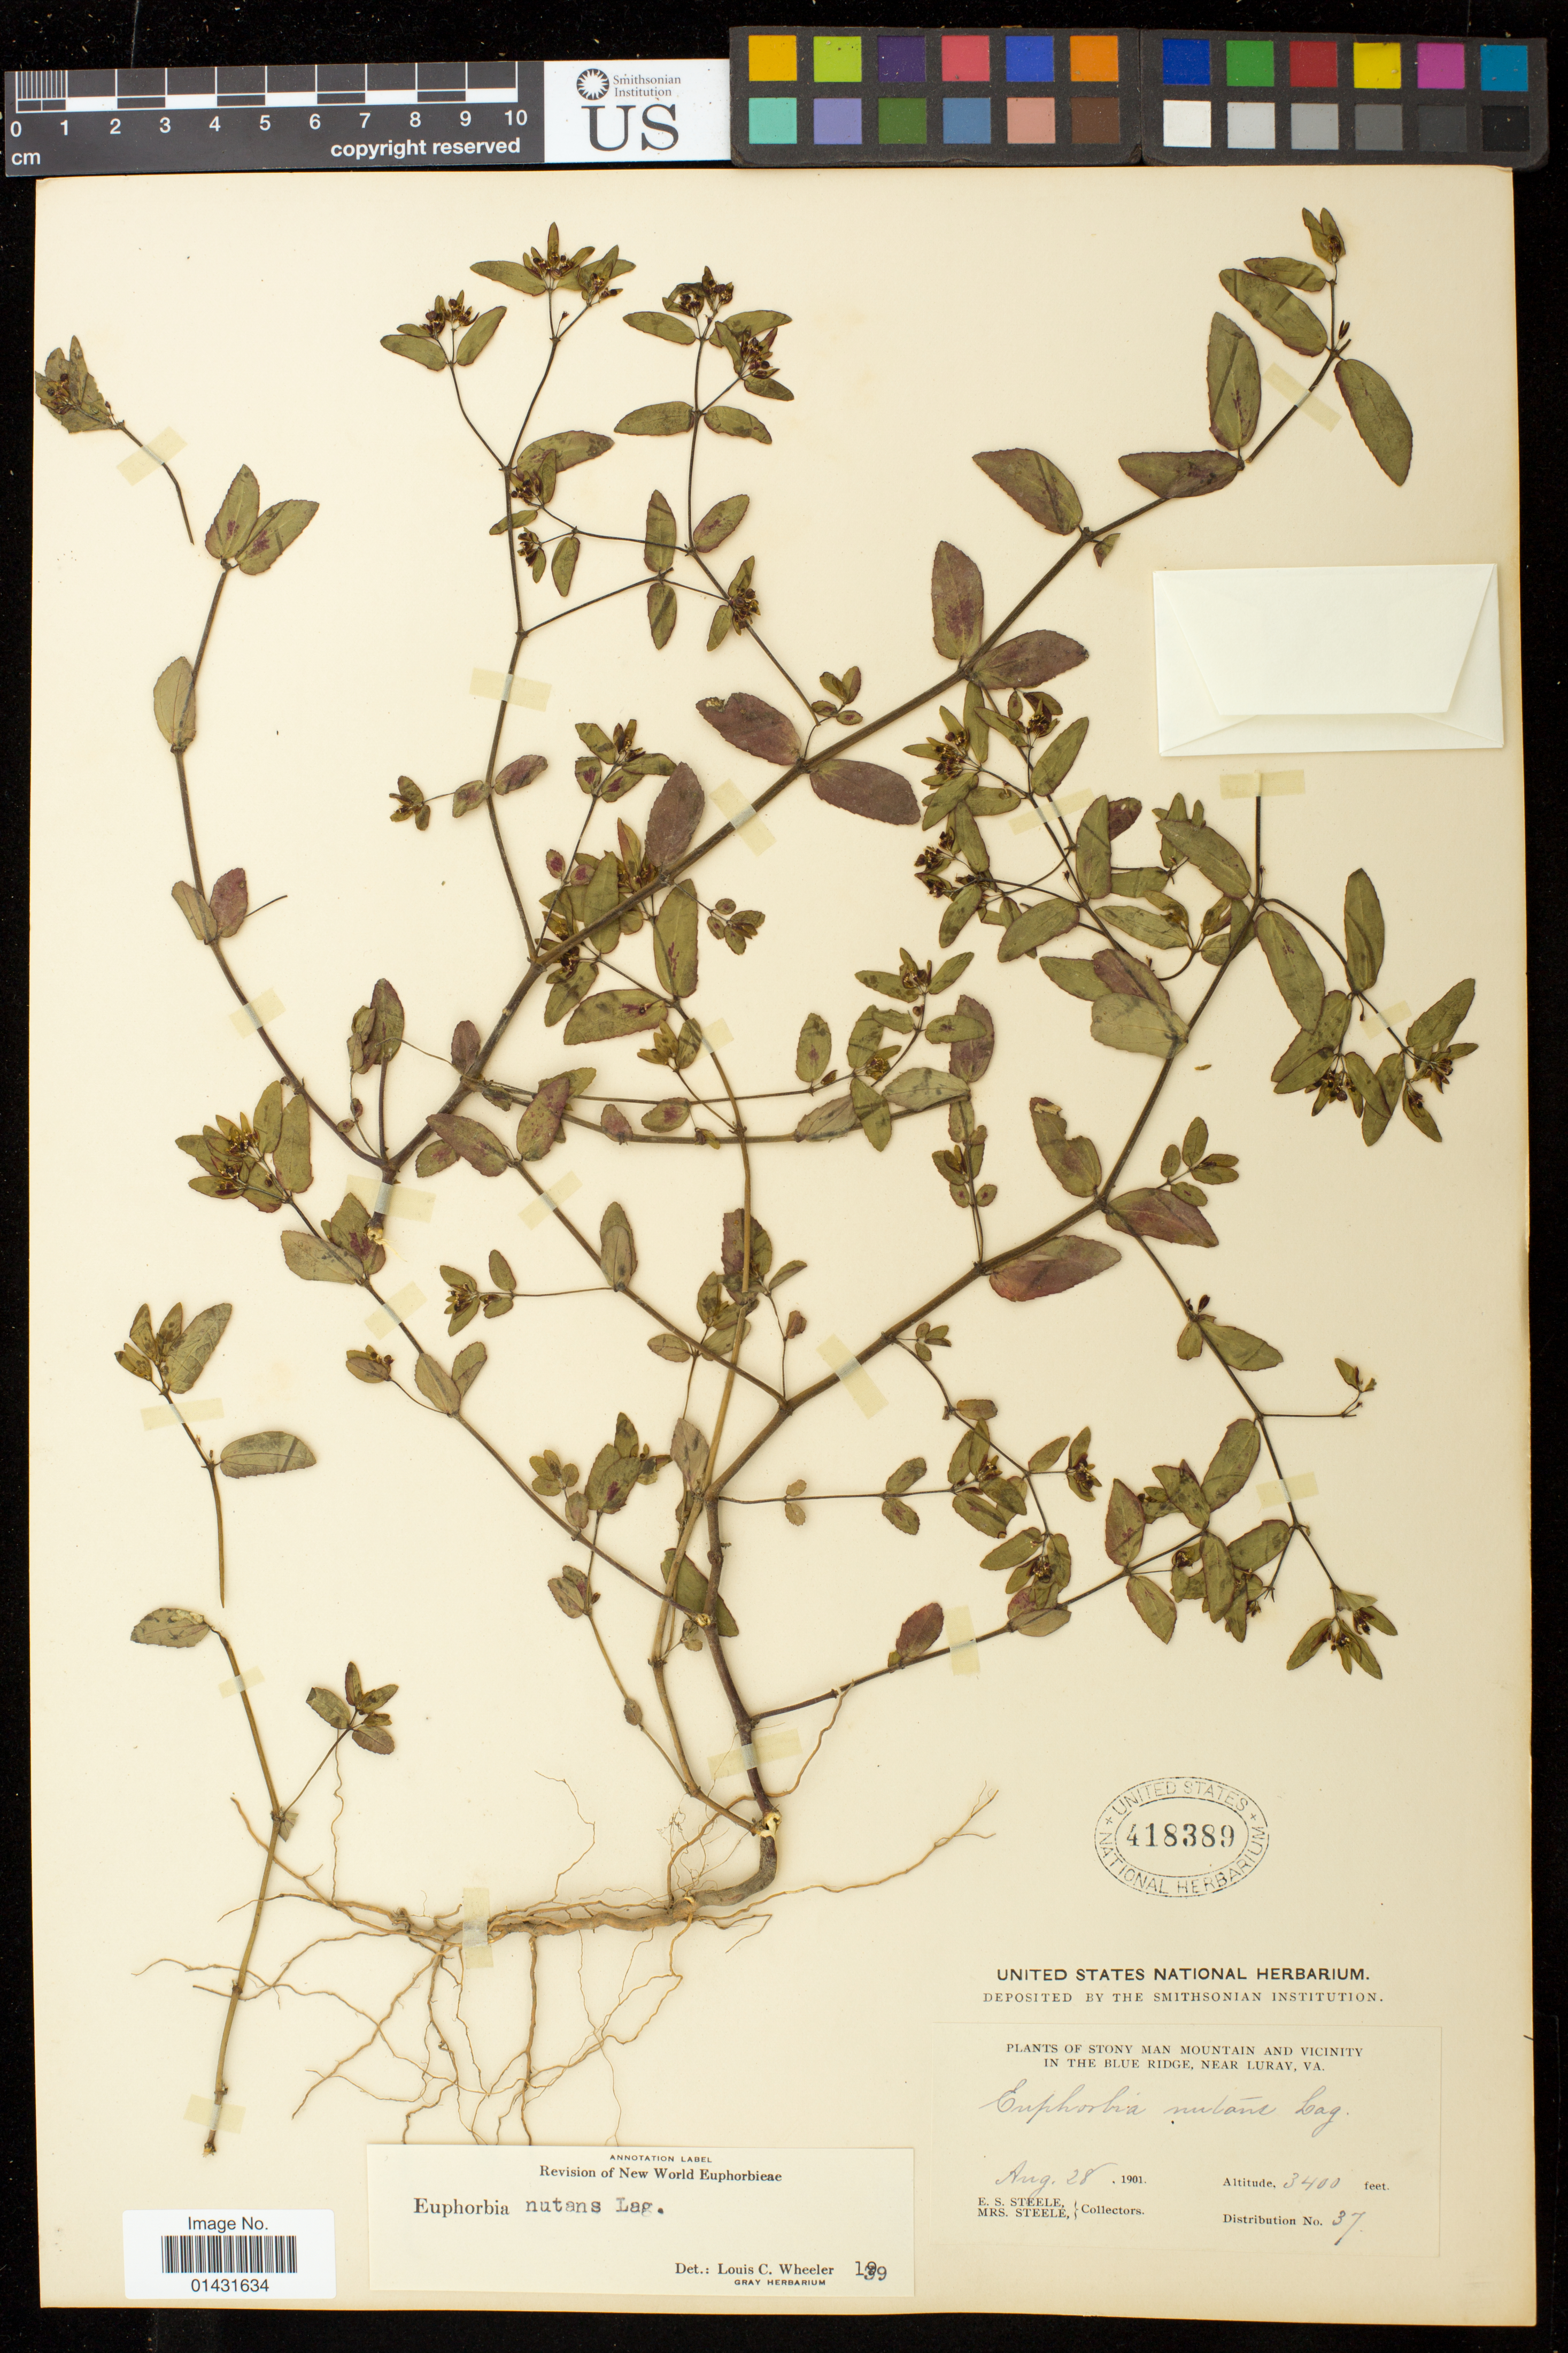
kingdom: Plantae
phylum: Tracheophyta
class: Magnoliopsida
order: Malpighiales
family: Euphorbiaceae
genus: Euphorbia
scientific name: Euphorbia hypericifolia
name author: L.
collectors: E. Steele & Mrs. E. S. Steele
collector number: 37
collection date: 1901-08-28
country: United States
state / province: Virginia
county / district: Page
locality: Stony Man Mountain and vicinity in the Blue Ridge, near Luray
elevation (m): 1036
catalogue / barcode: US 418389